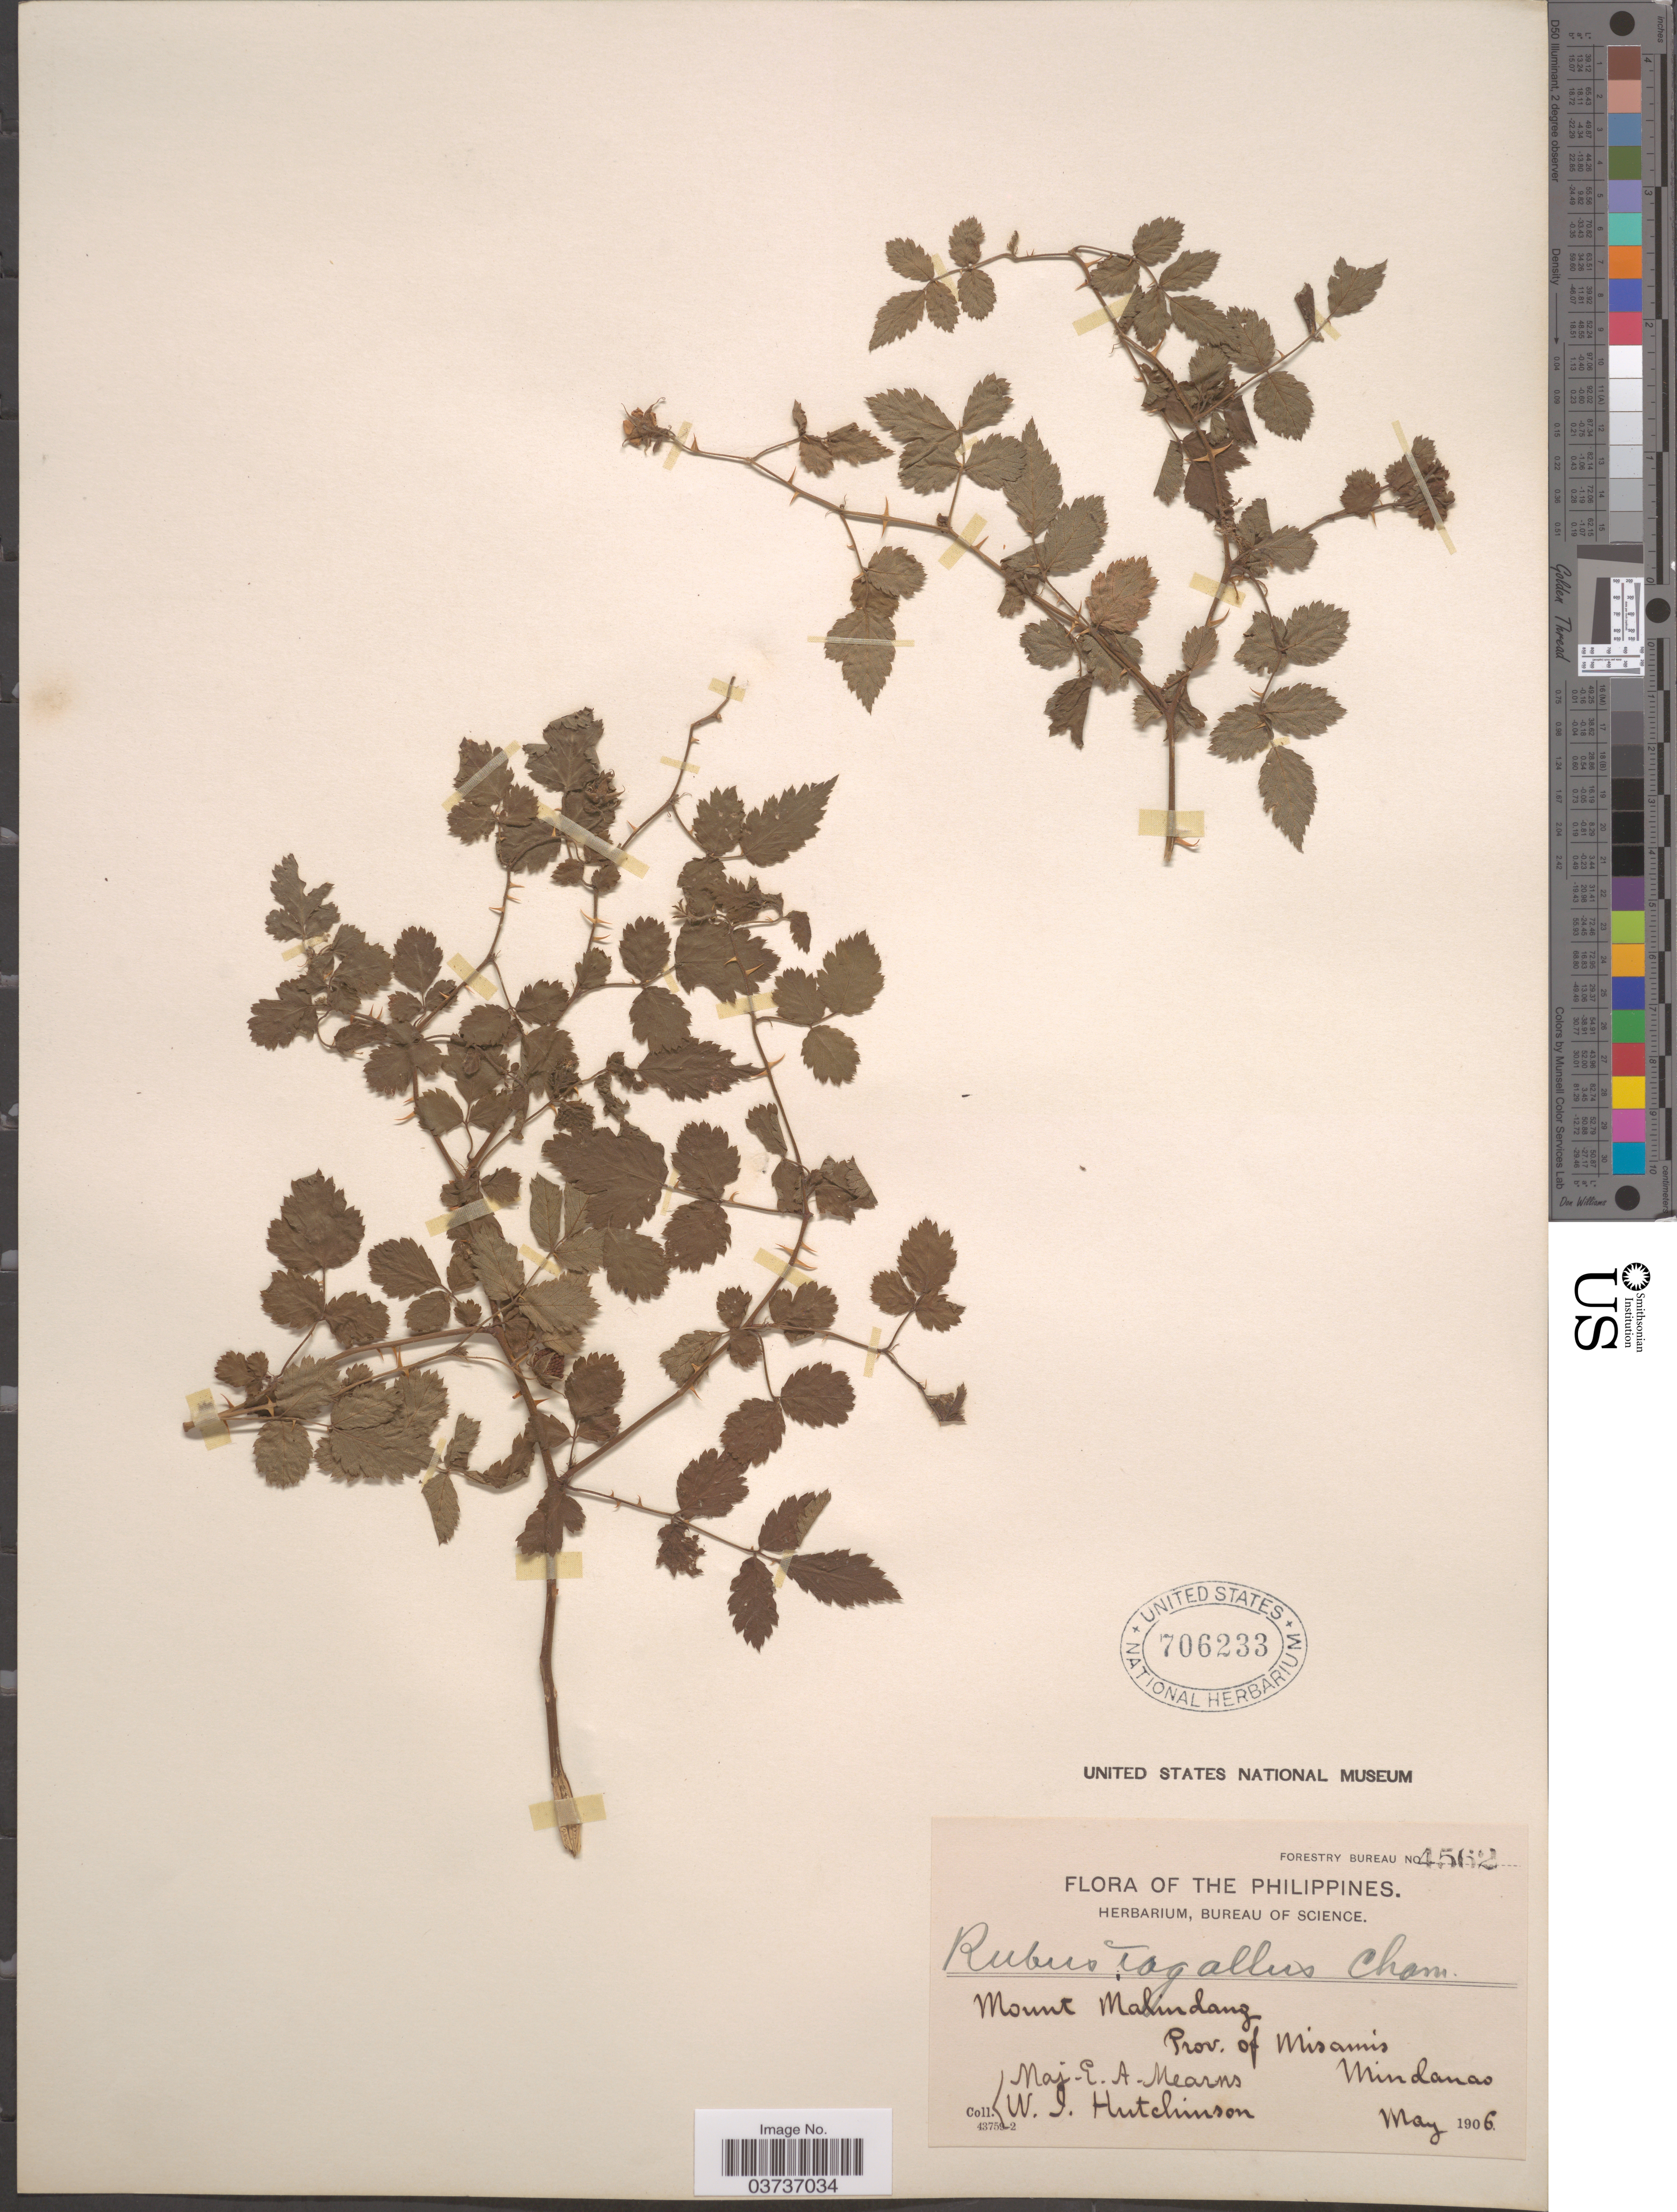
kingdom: Plantae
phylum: Tracheophyta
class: Magnoliopsida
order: Rosales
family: Rosaceae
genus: Rubus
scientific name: Rubus tagallus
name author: Cham. & Schltdl.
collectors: E. A. Mearns & W. J. Hutchinson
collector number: Forestry Bureau 4562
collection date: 1906-05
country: Philippines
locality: Mount Malindang. Prov. of Misamis. Mindanao.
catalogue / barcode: US 706233